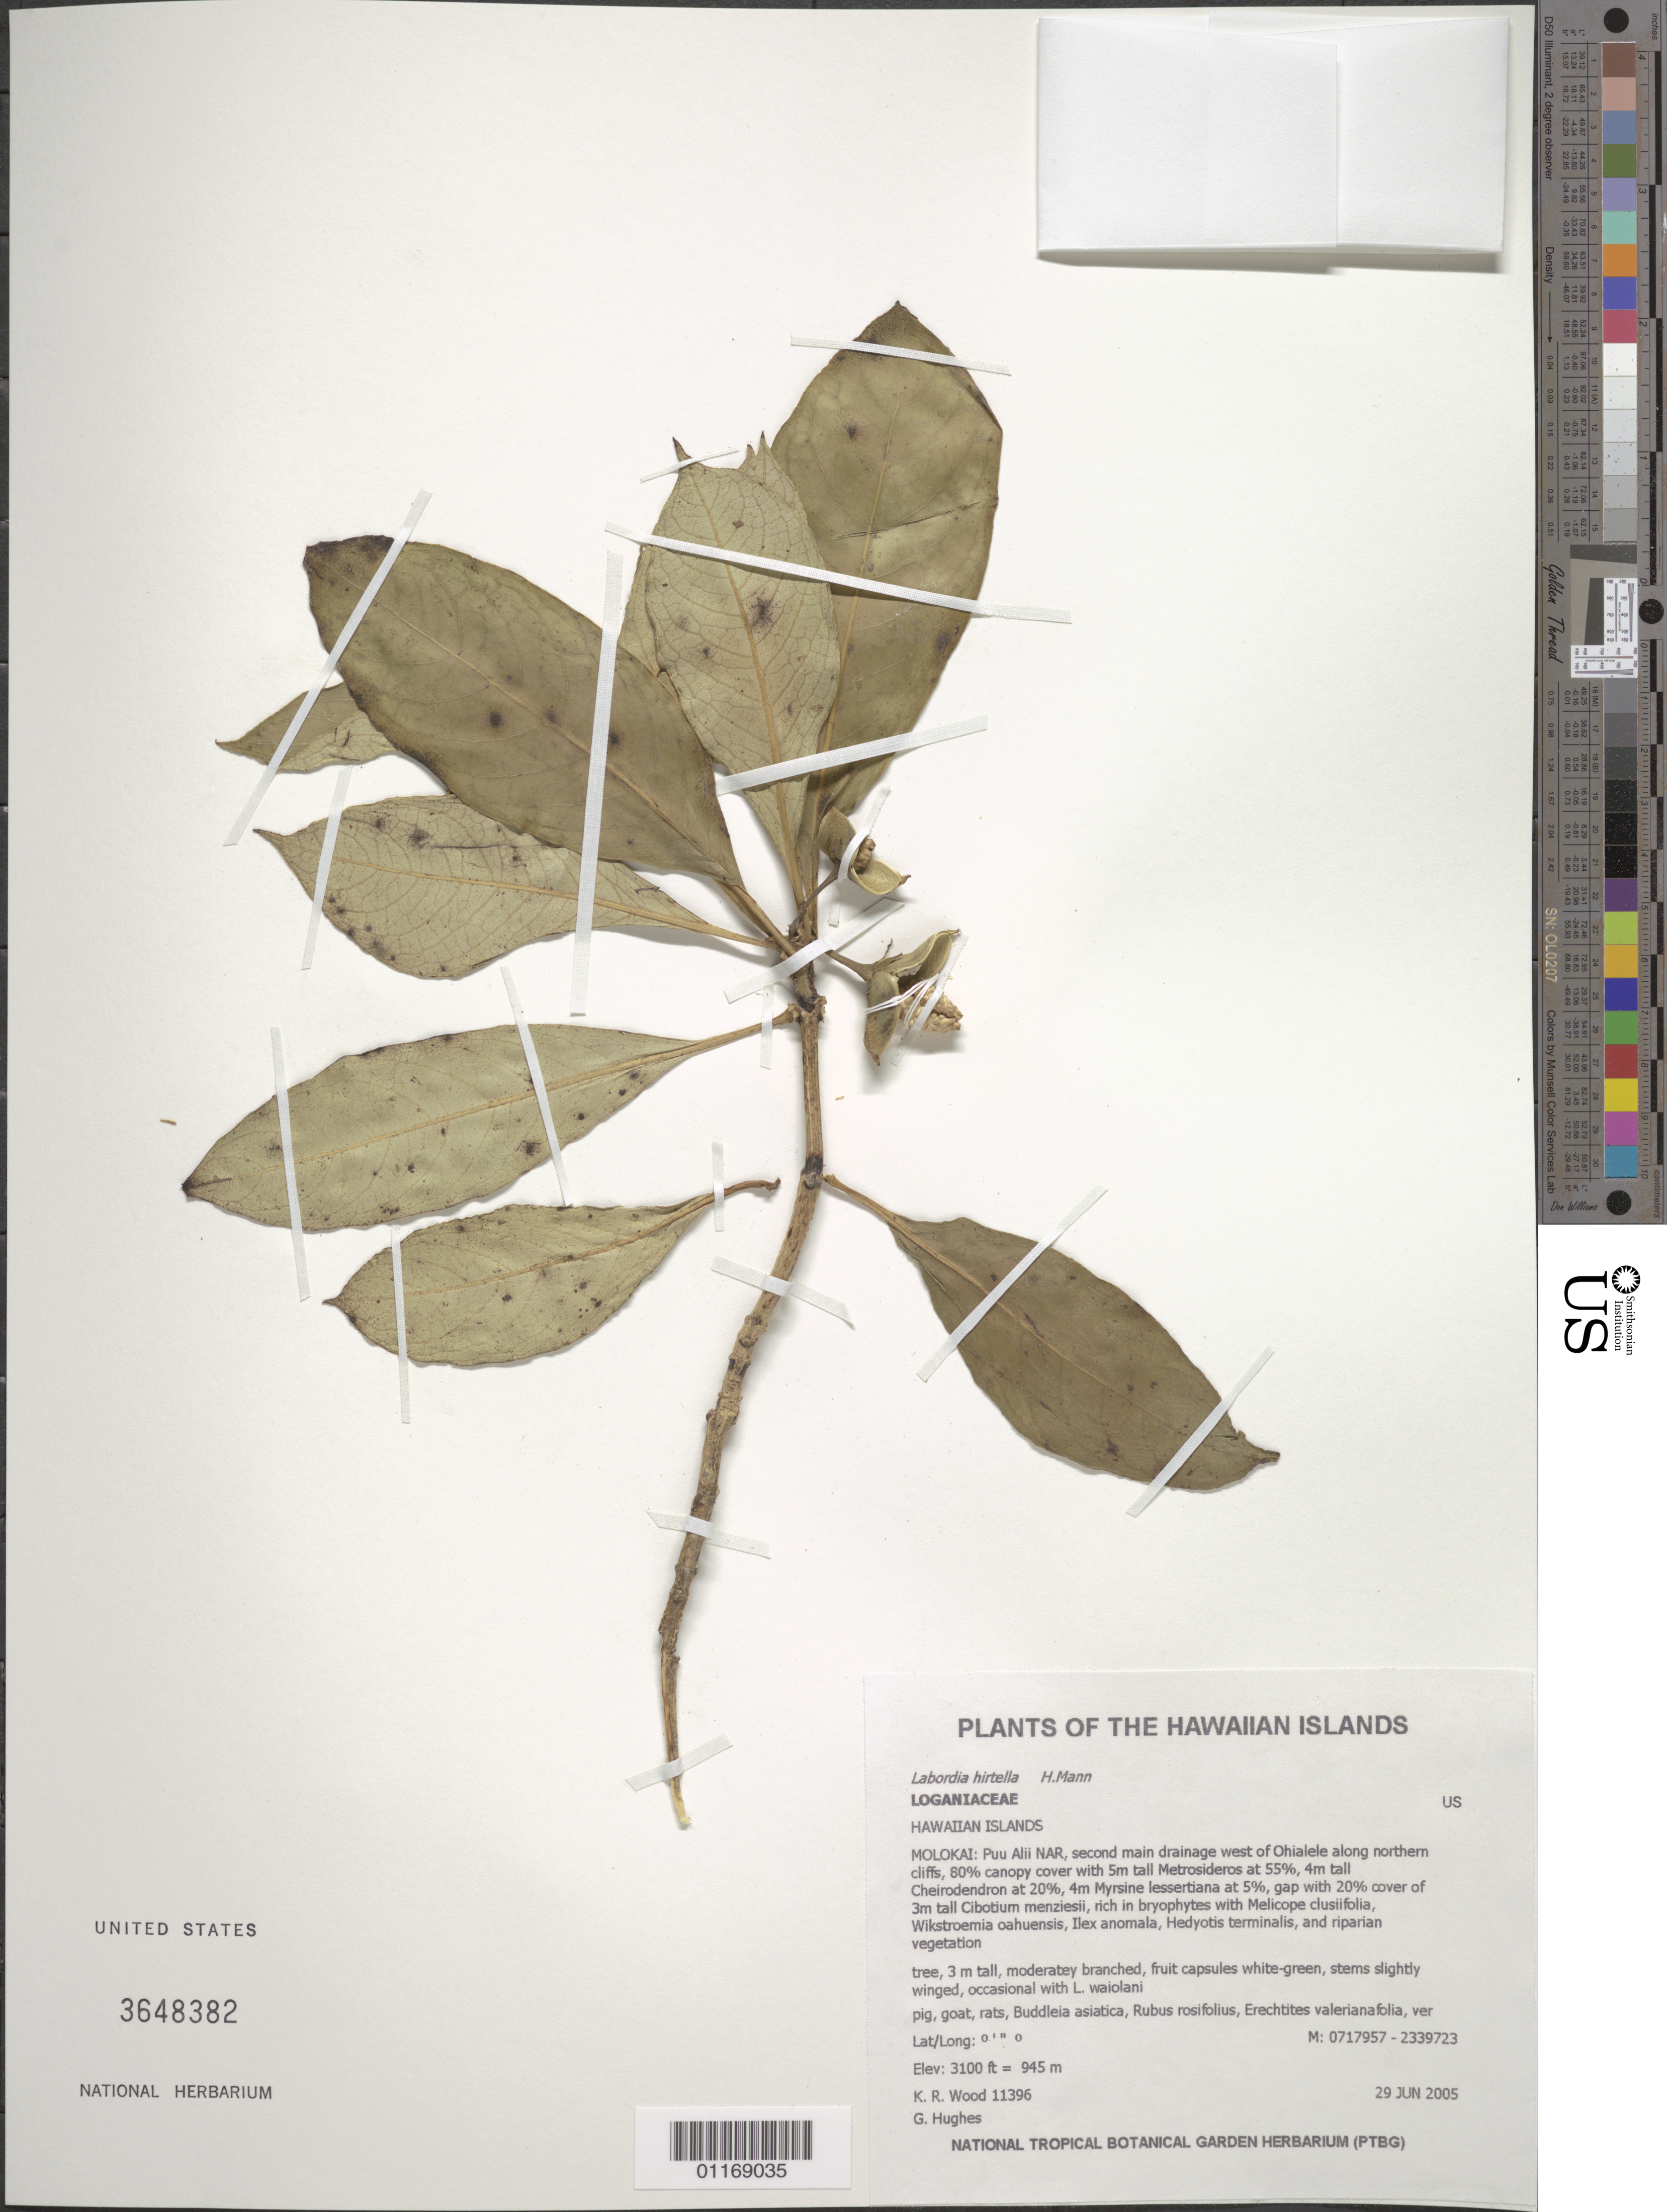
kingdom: Plantae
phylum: Tracheophyta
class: Magnoliopsida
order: Gentianales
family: Loganiaceae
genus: Geniostoma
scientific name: Geniostoma hirtellum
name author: (H. Mann) Byng & Christenh.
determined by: Wagner, W. L., (BOT), Smithsonian Institution - National Museum of Natural History (UNITED STATES)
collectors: K. R. Wood & G. Hughes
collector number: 11396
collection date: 2005-06-29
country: United States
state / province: Hawaii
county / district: Maui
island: Moloka'i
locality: Pu'u Ali'i NAR, second main drainage west of Ohialele along northern cliffs.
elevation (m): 945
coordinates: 0717957, 2339723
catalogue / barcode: US 3648382